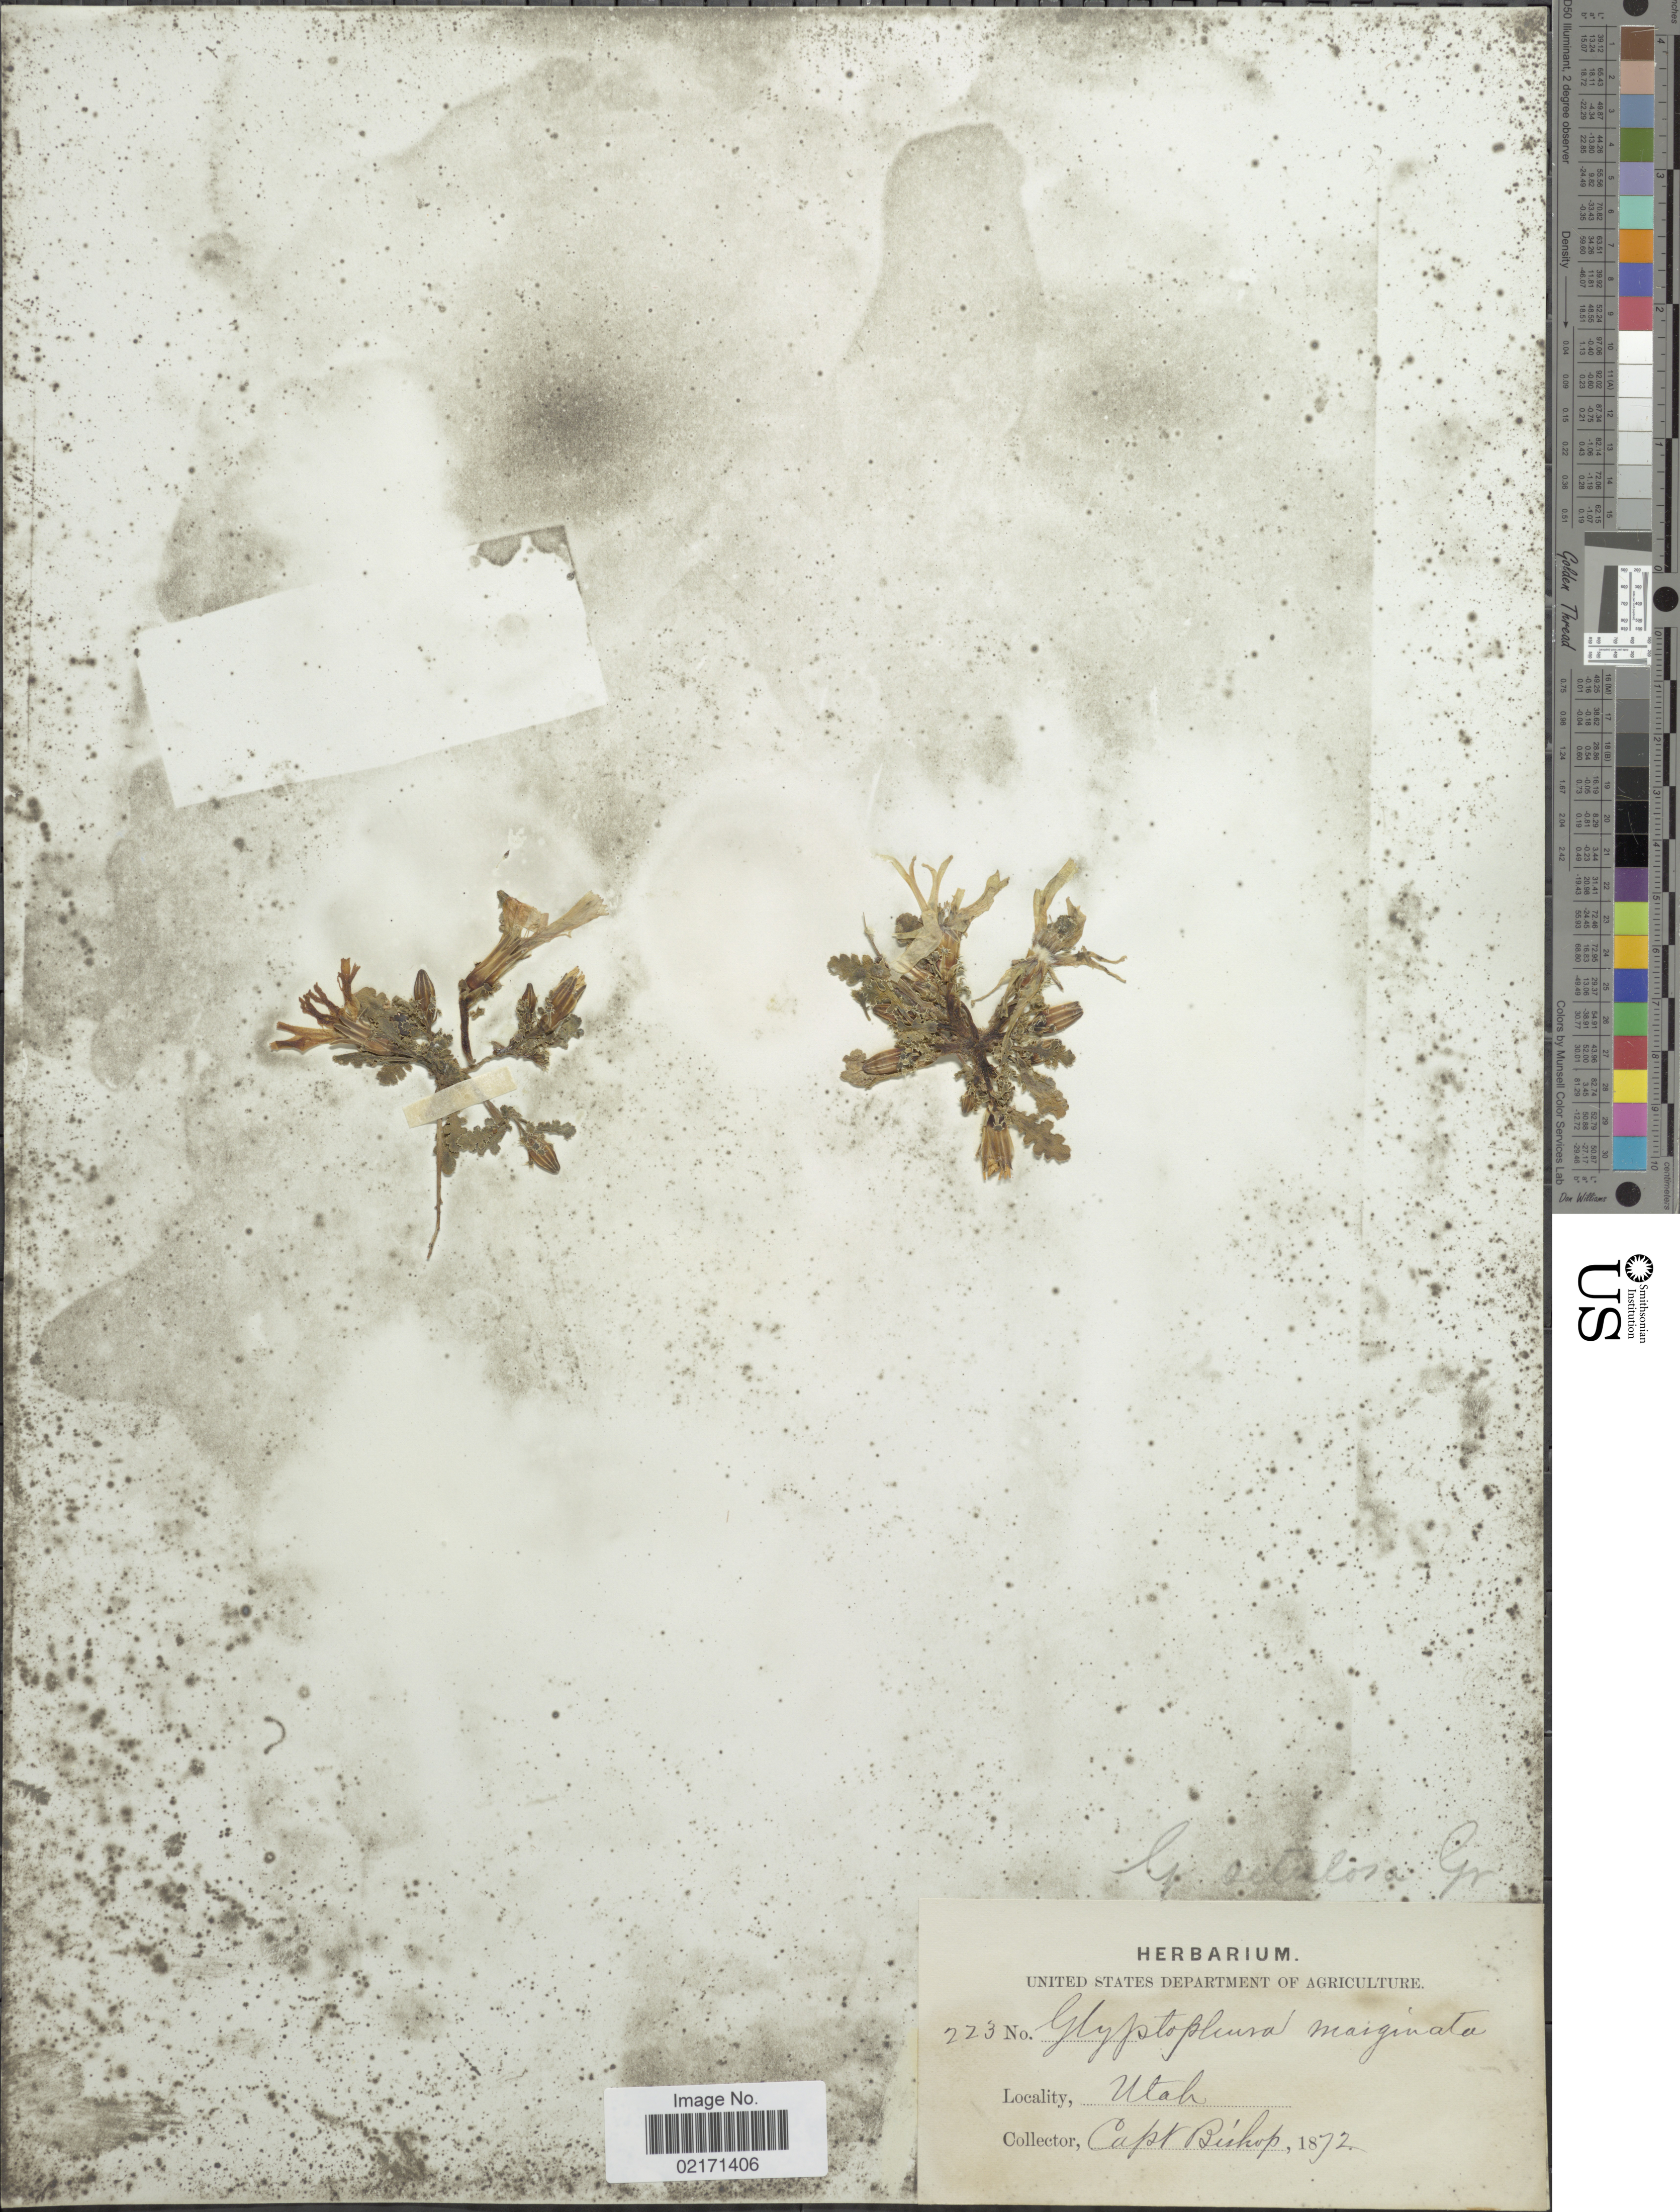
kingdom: Plantae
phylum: Tracheophyta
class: Magnoliopsida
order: Asterales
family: Asteraceae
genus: Glyptopleura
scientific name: Glyptopleura setulosa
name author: A. Gray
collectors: F. M. Bishop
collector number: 223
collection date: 1872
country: United States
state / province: Utah